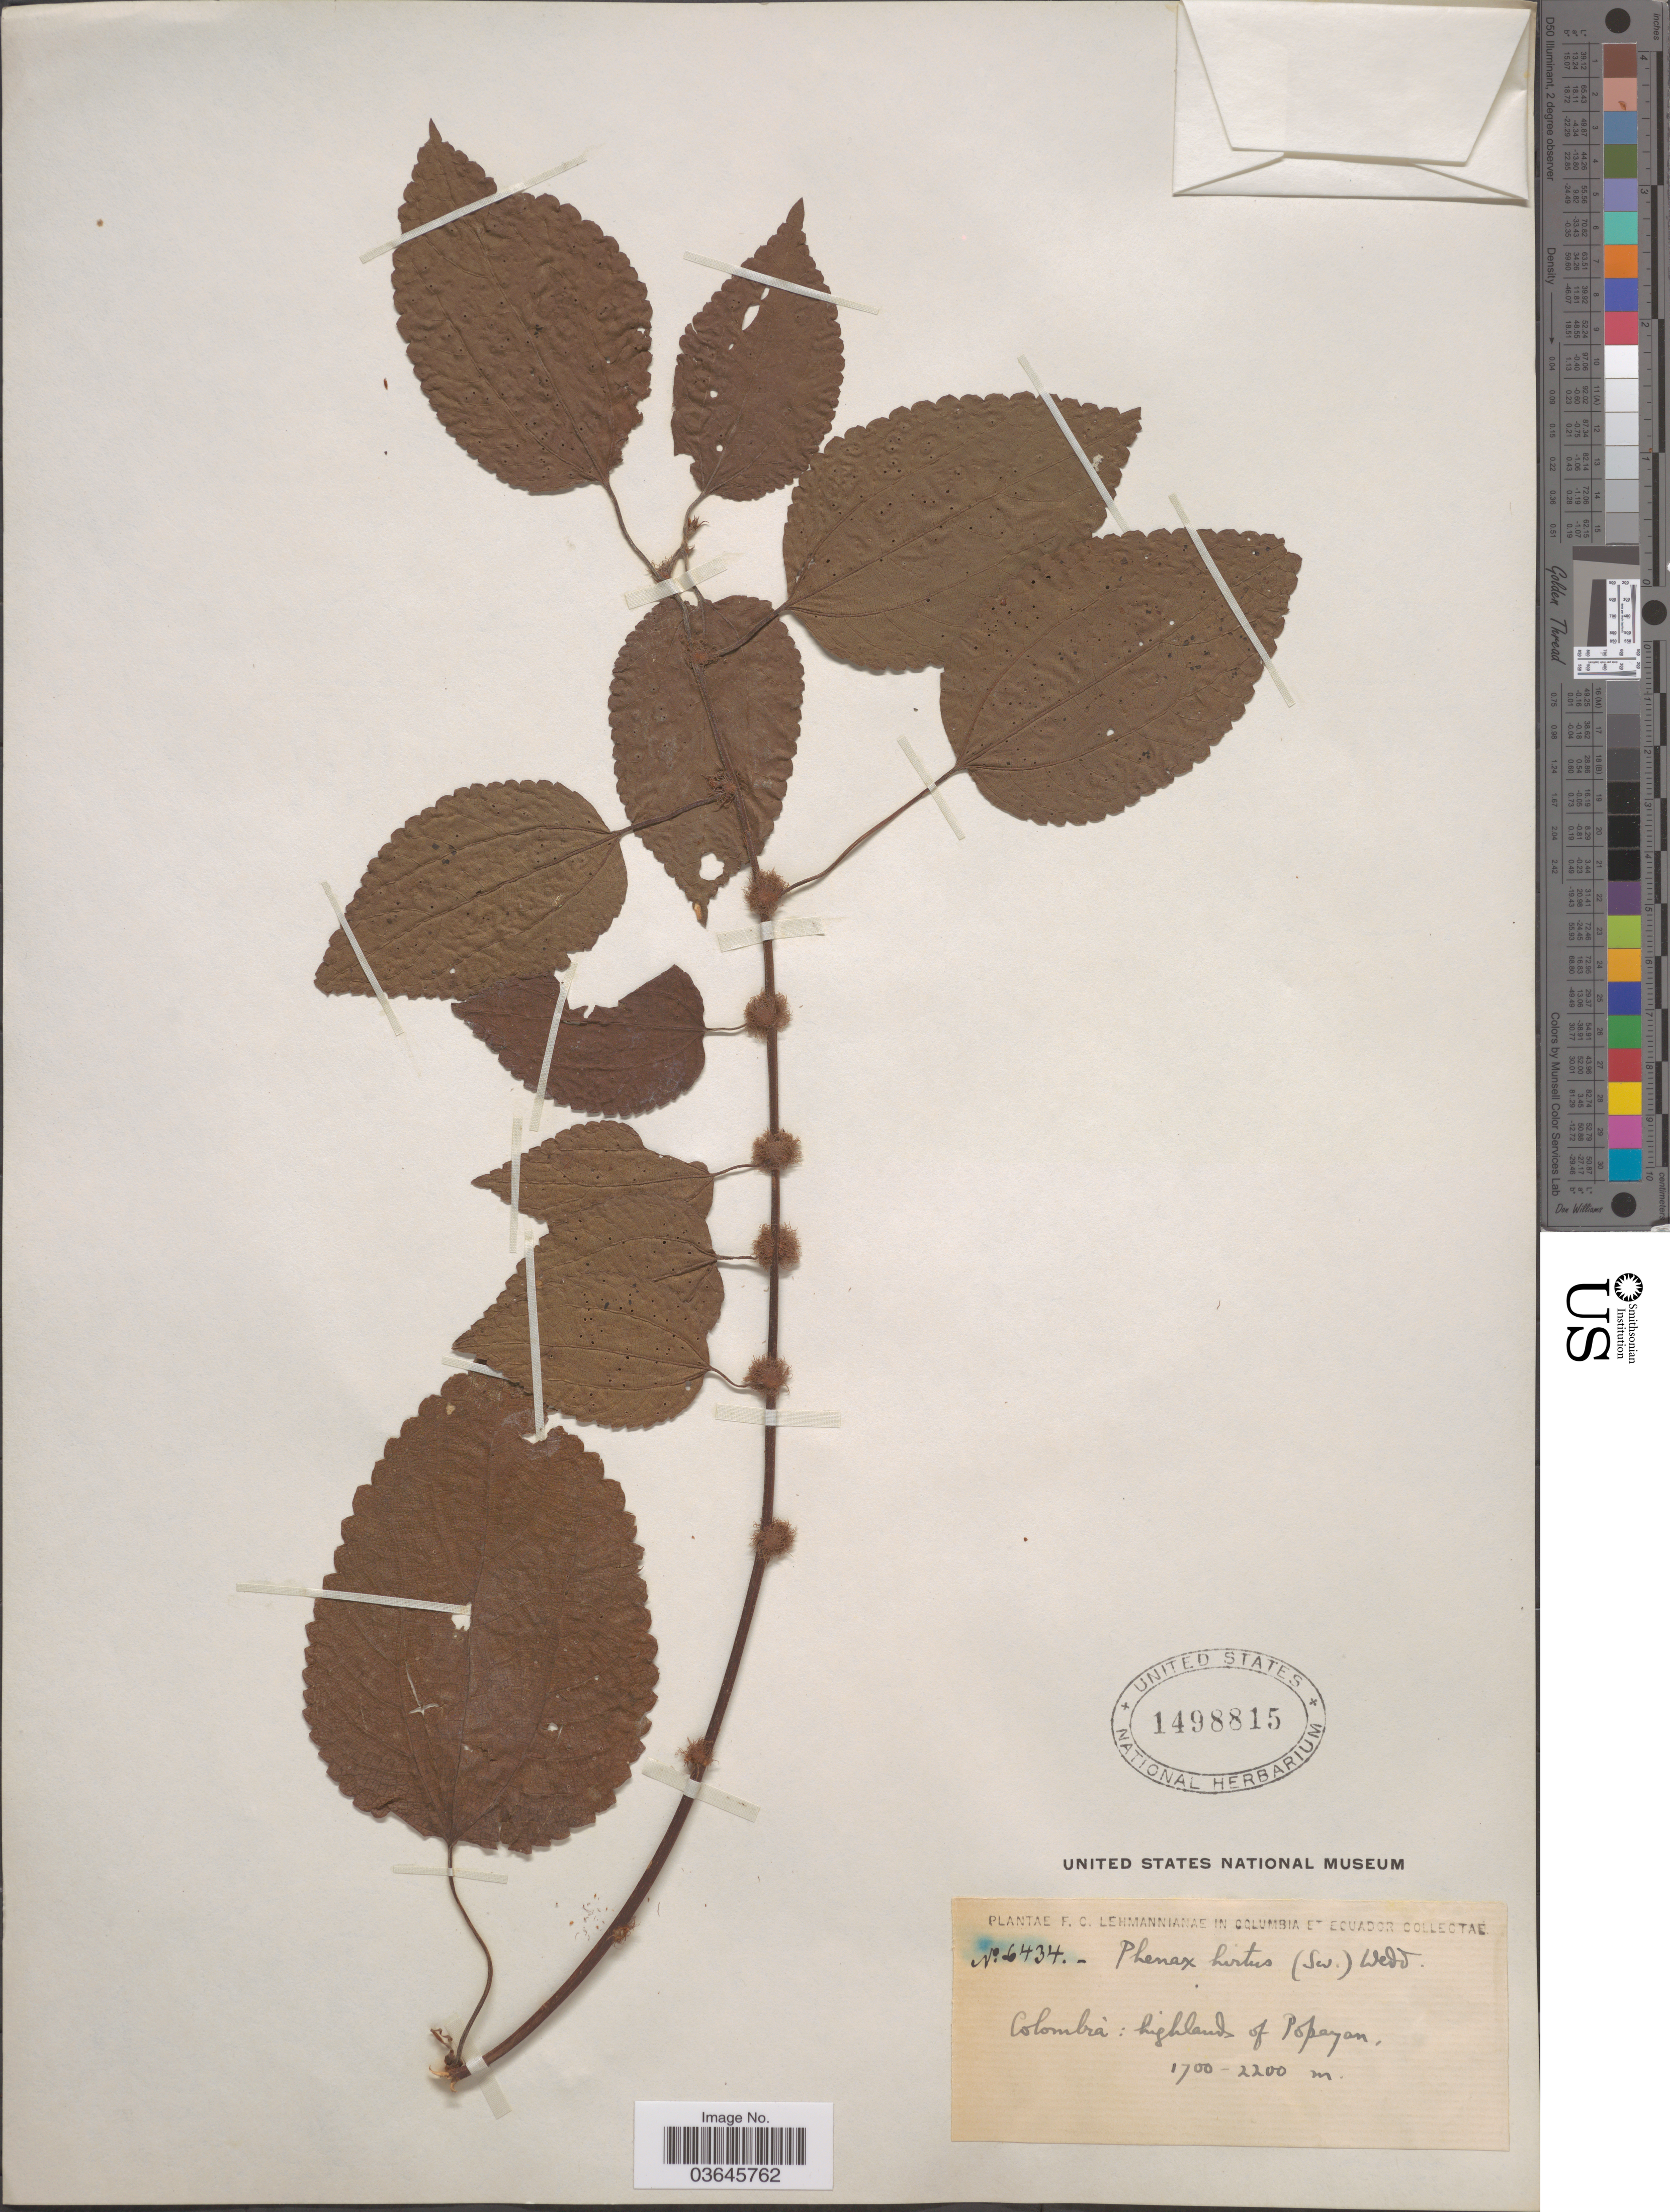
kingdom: Plantae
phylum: Tracheophyta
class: Magnoliopsida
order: Rosales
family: Urticaceae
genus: Phenax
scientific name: Phenax hirtus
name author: (Sw.) Wedd.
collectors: F. C. Lehmann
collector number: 6434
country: Colombia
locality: Highlands of Popayan.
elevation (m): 1700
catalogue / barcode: US 1498815